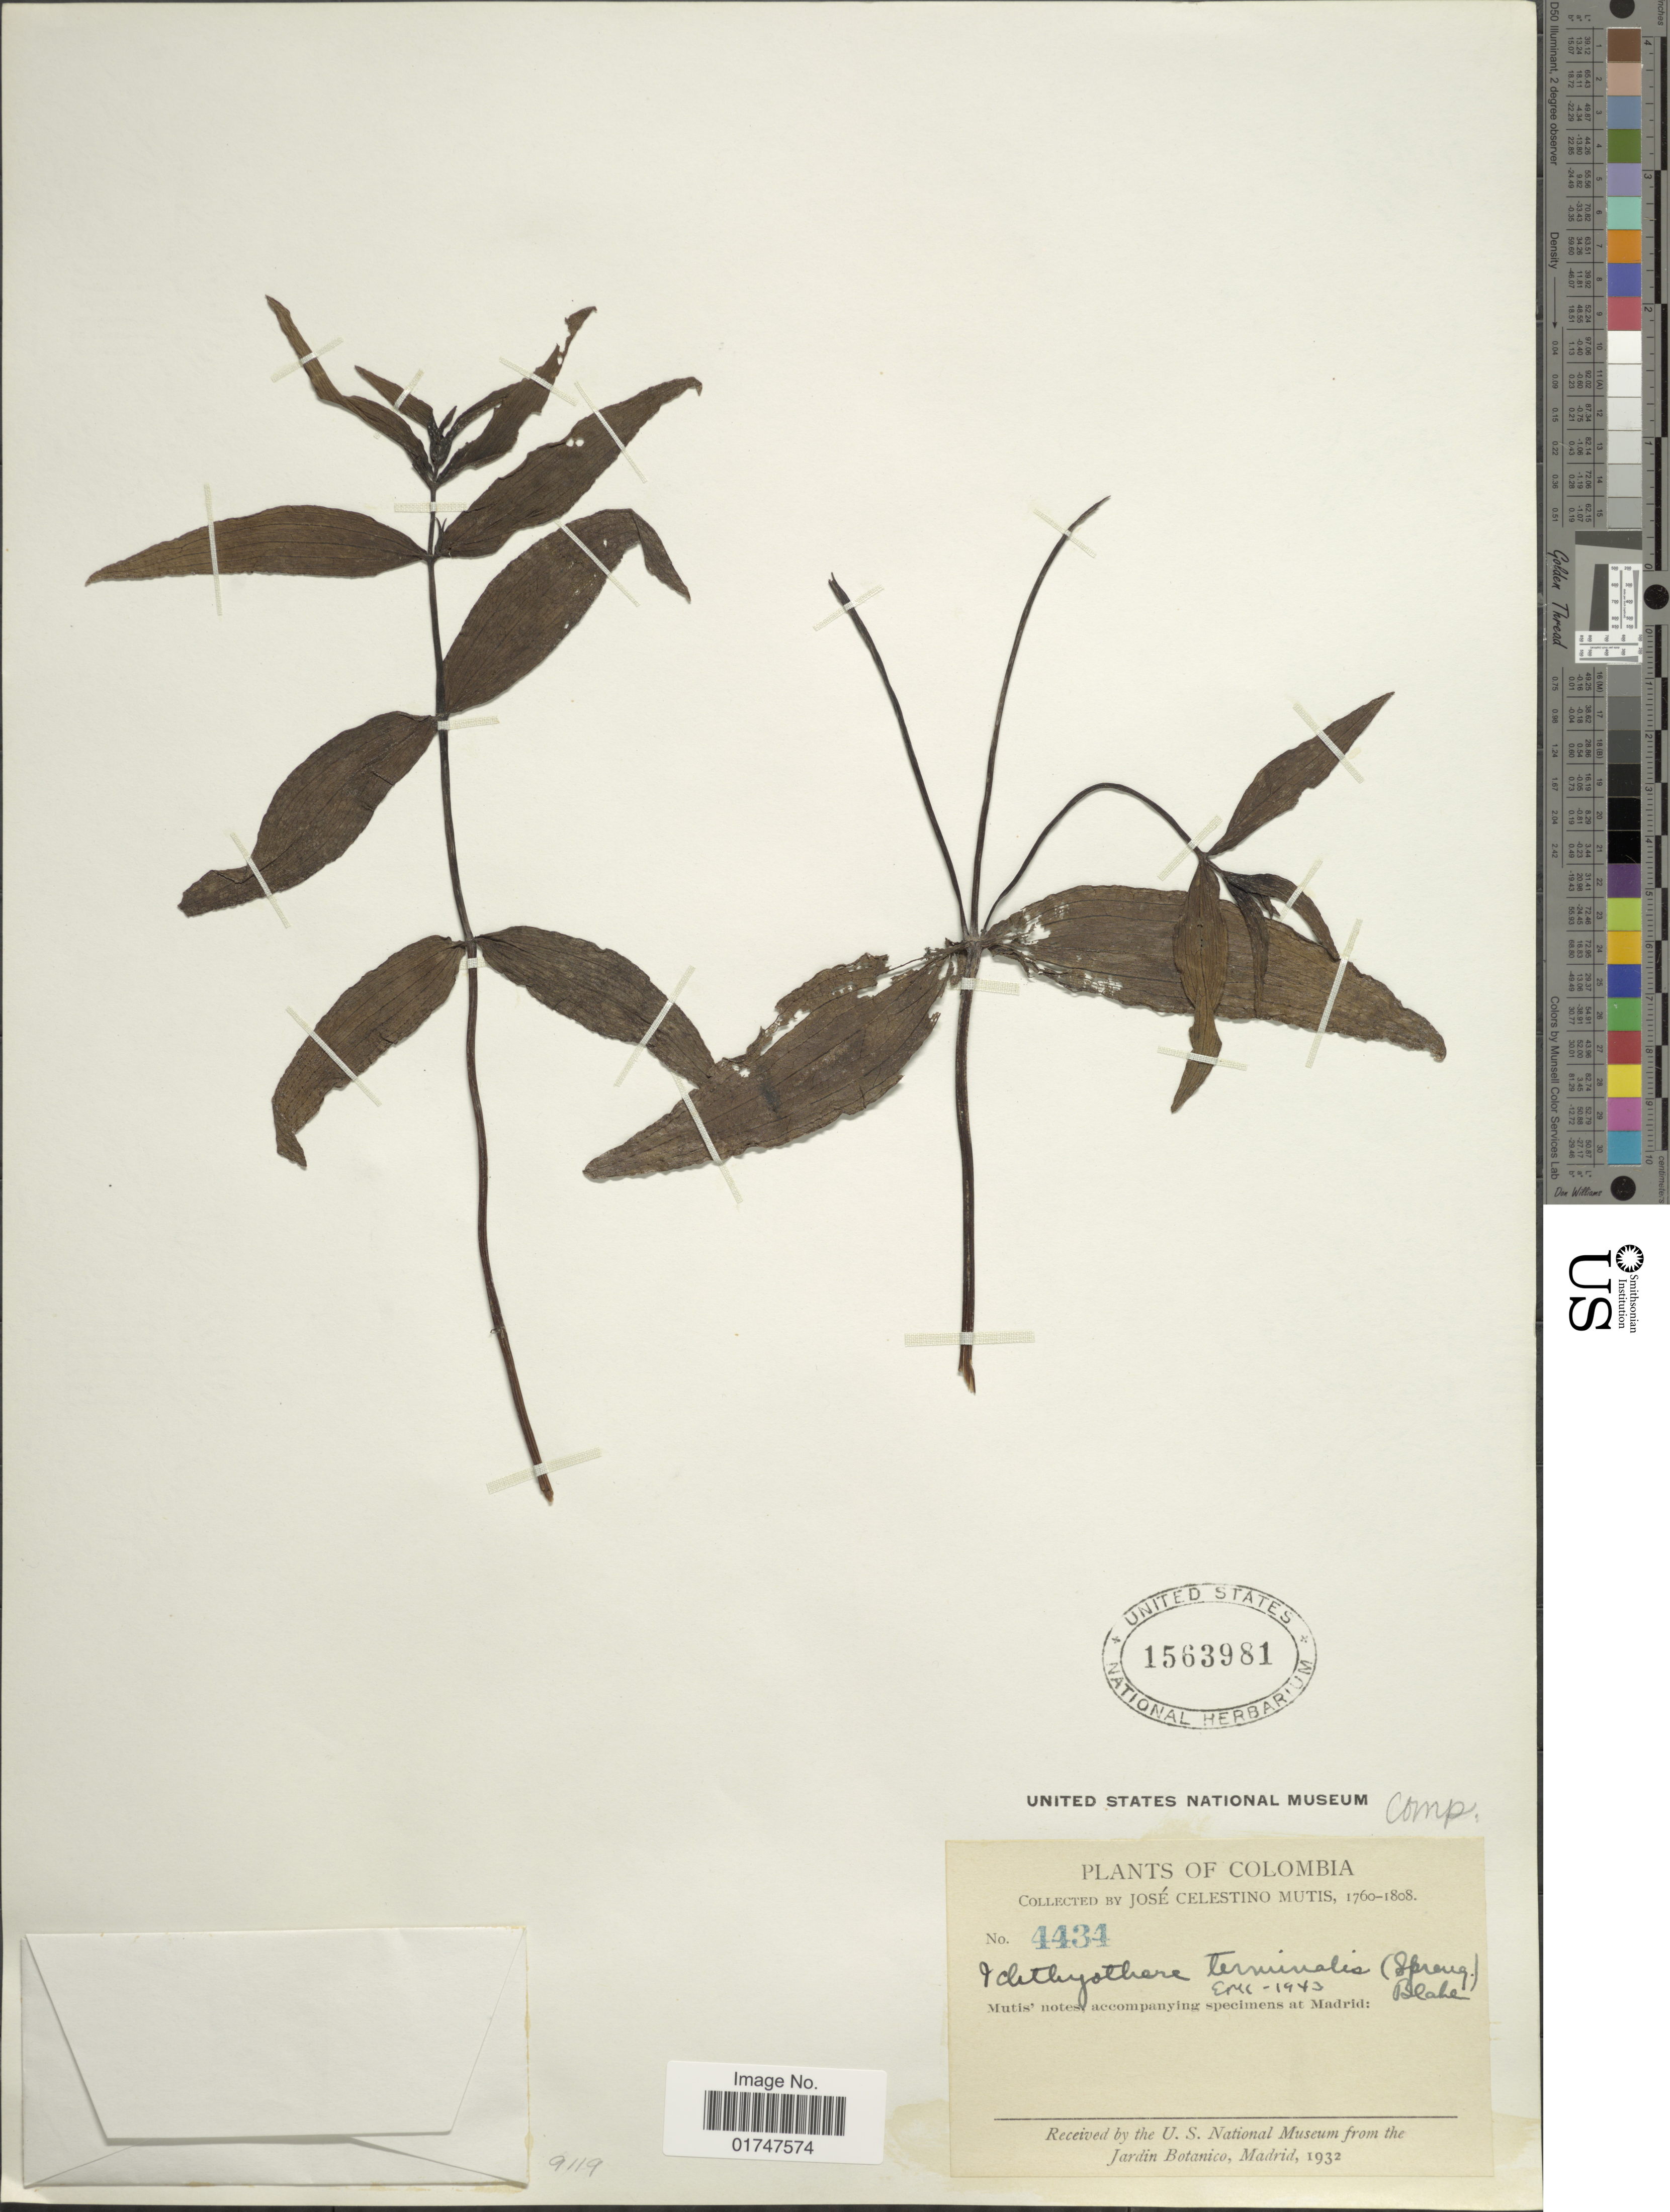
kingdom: Plantae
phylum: Tracheophyta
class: Magnoliopsida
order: Asterales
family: Asteraceae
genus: Ichthyothere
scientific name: Ichthyothere terminalis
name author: (Spreng.) S.F. Blake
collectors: J. C. B. Mutis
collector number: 4434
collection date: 1760/1808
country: Colombia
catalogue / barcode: US 1563981